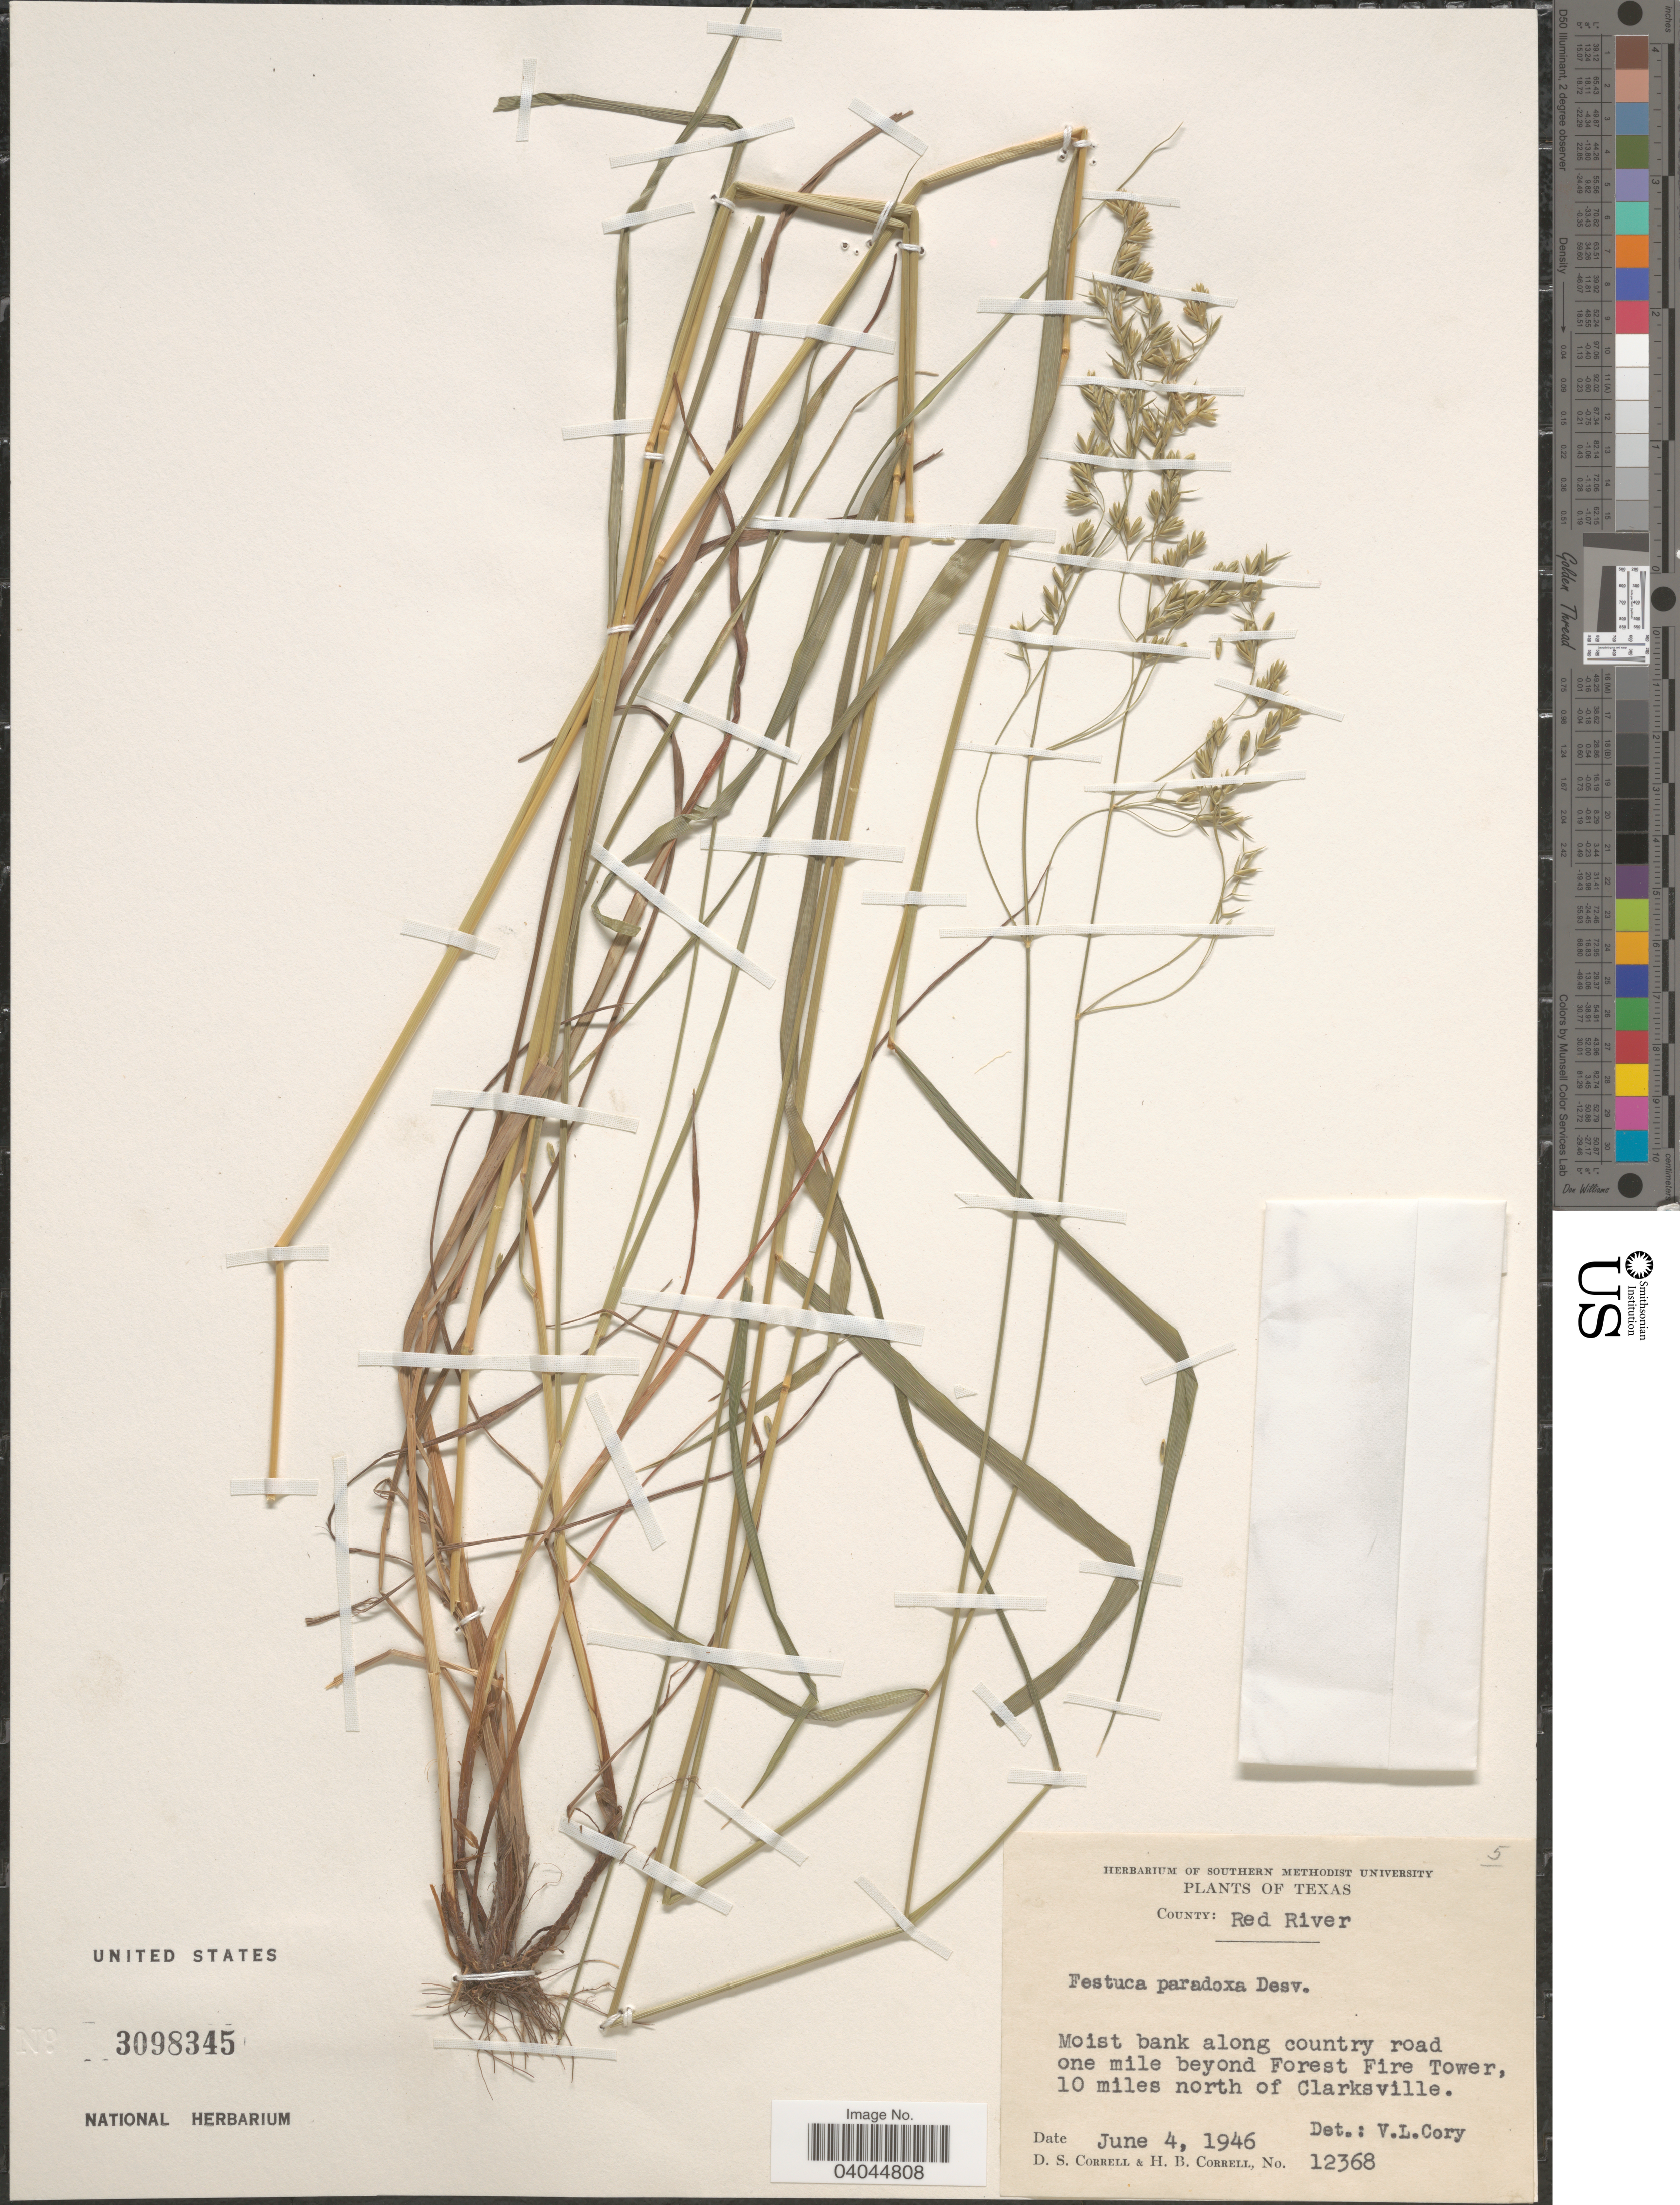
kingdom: Plantae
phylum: Tracheophyta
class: Liliopsida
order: Poales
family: Poaceae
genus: Festuca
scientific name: Festuca paradoxa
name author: Desv.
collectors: D. S. Correll & H. Correll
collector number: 12368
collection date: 1946-06-04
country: United States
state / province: Texas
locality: County: Red River. Moist bank along county road one mile beyond Forest Fire Tower, 10 miles north of Clarksville.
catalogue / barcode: US 3098345